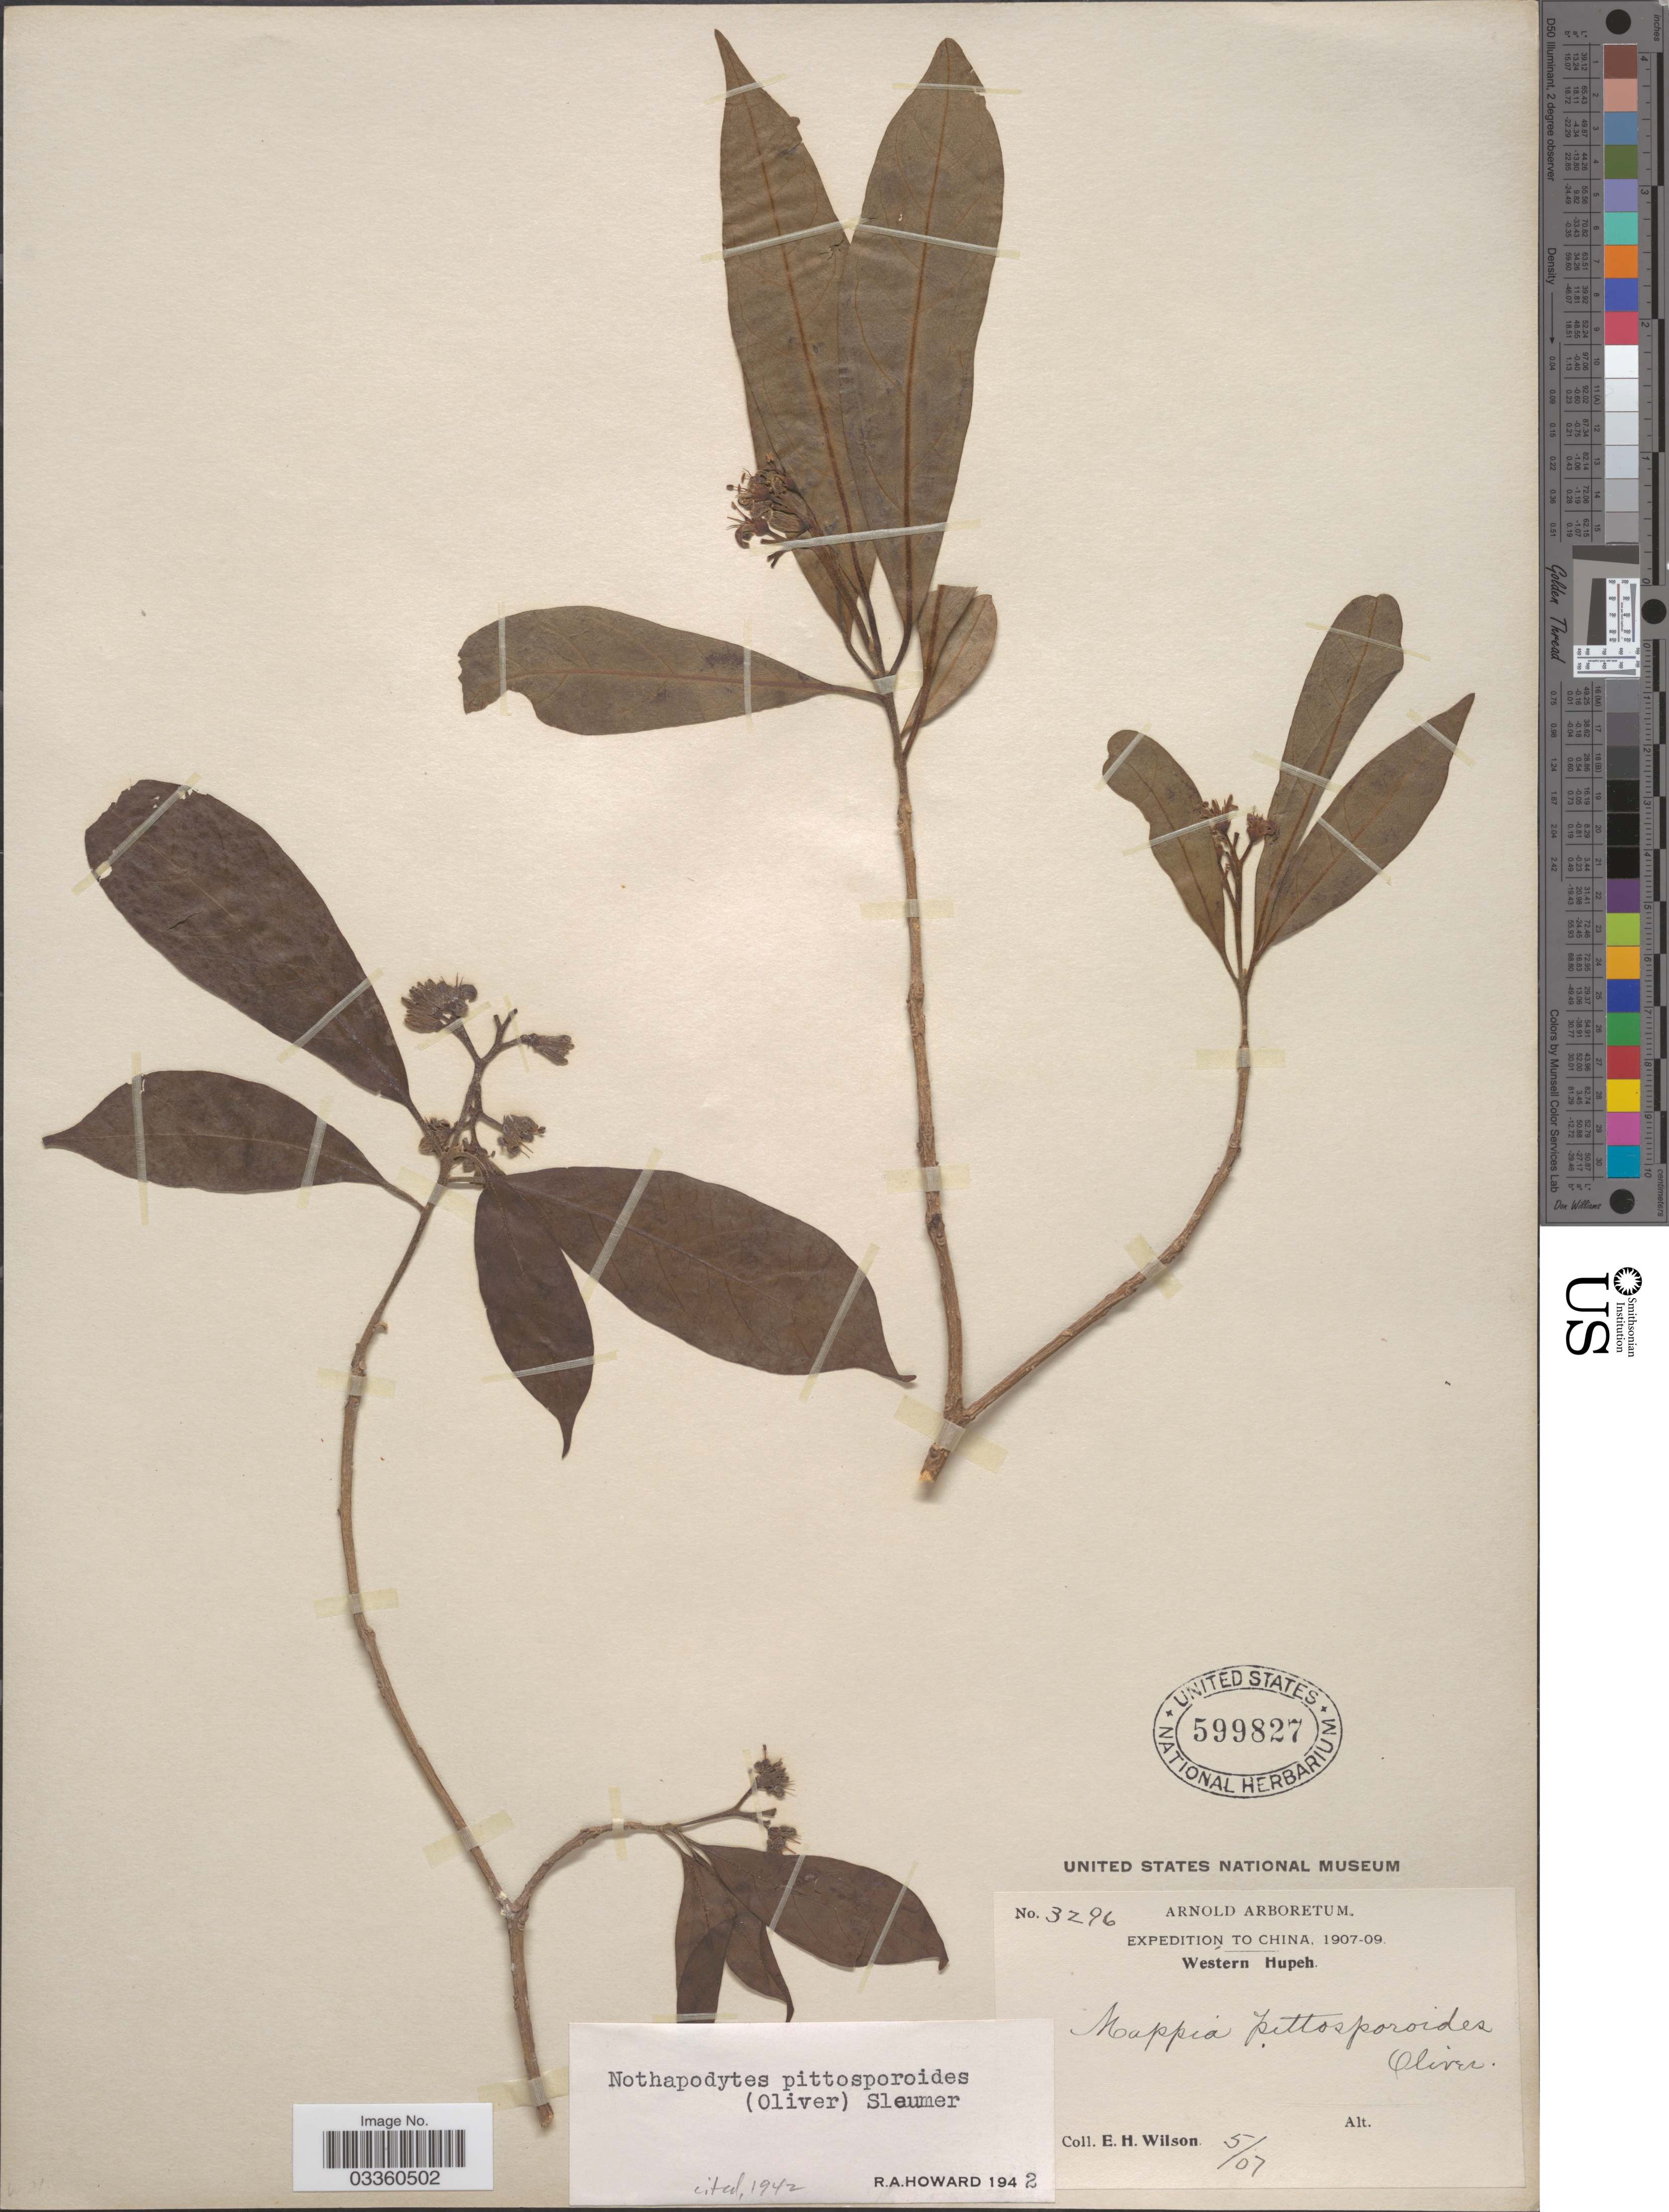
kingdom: Plantae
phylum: Tracheophyta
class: Magnoliopsida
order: Icacinales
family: Icacinaceae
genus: Nothapodytes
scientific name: Nothapodytes pittosporoides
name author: (Oliv.) Sleumer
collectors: E. Wilson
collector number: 3296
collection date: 1907-05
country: China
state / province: Hubei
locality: Western Hupeh.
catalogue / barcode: US 599827